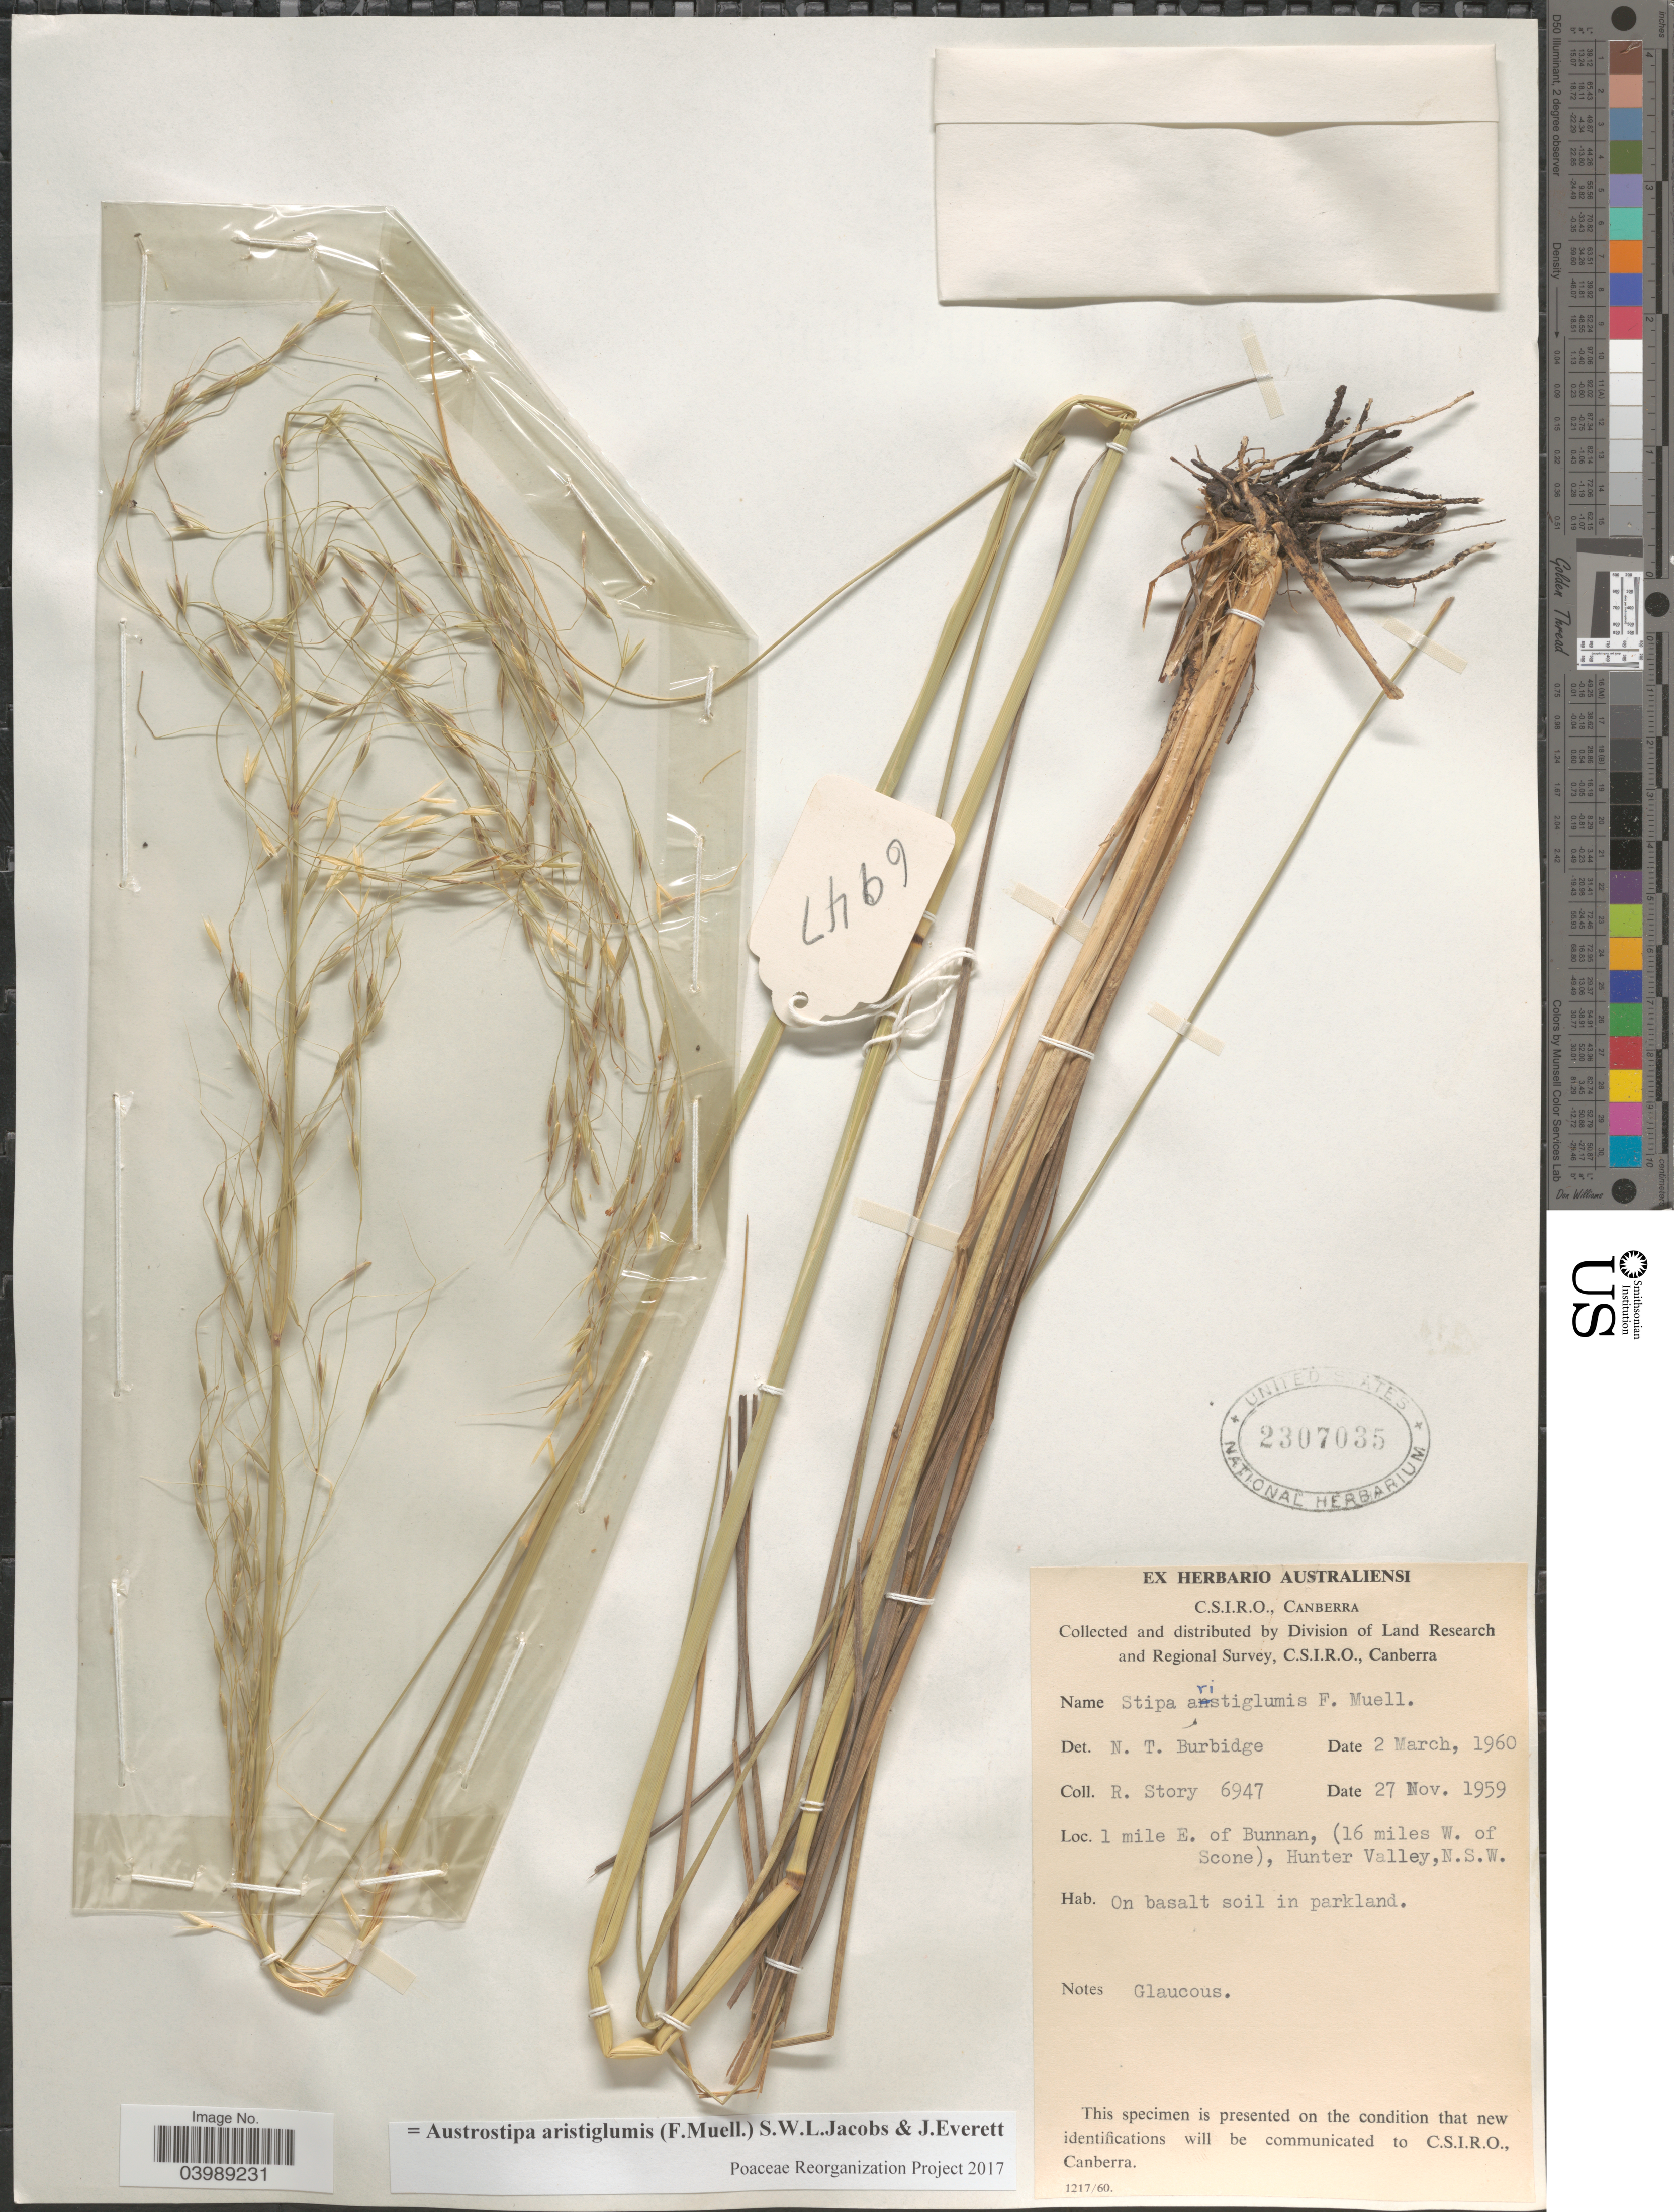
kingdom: Plantae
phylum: Tracheophyta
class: Liliopsida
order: Poales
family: Poaceae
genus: Austrostipa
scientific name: Austrostipa aristiglumis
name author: (F. Muell.) S.W.L. Jacobs & J. Everett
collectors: R. Story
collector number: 6947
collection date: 1959-11-27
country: Australia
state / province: New South Wales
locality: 1 mile E. of Bunnan, (16 miles W. of Scone), Hunter Valley.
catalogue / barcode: US 2307035